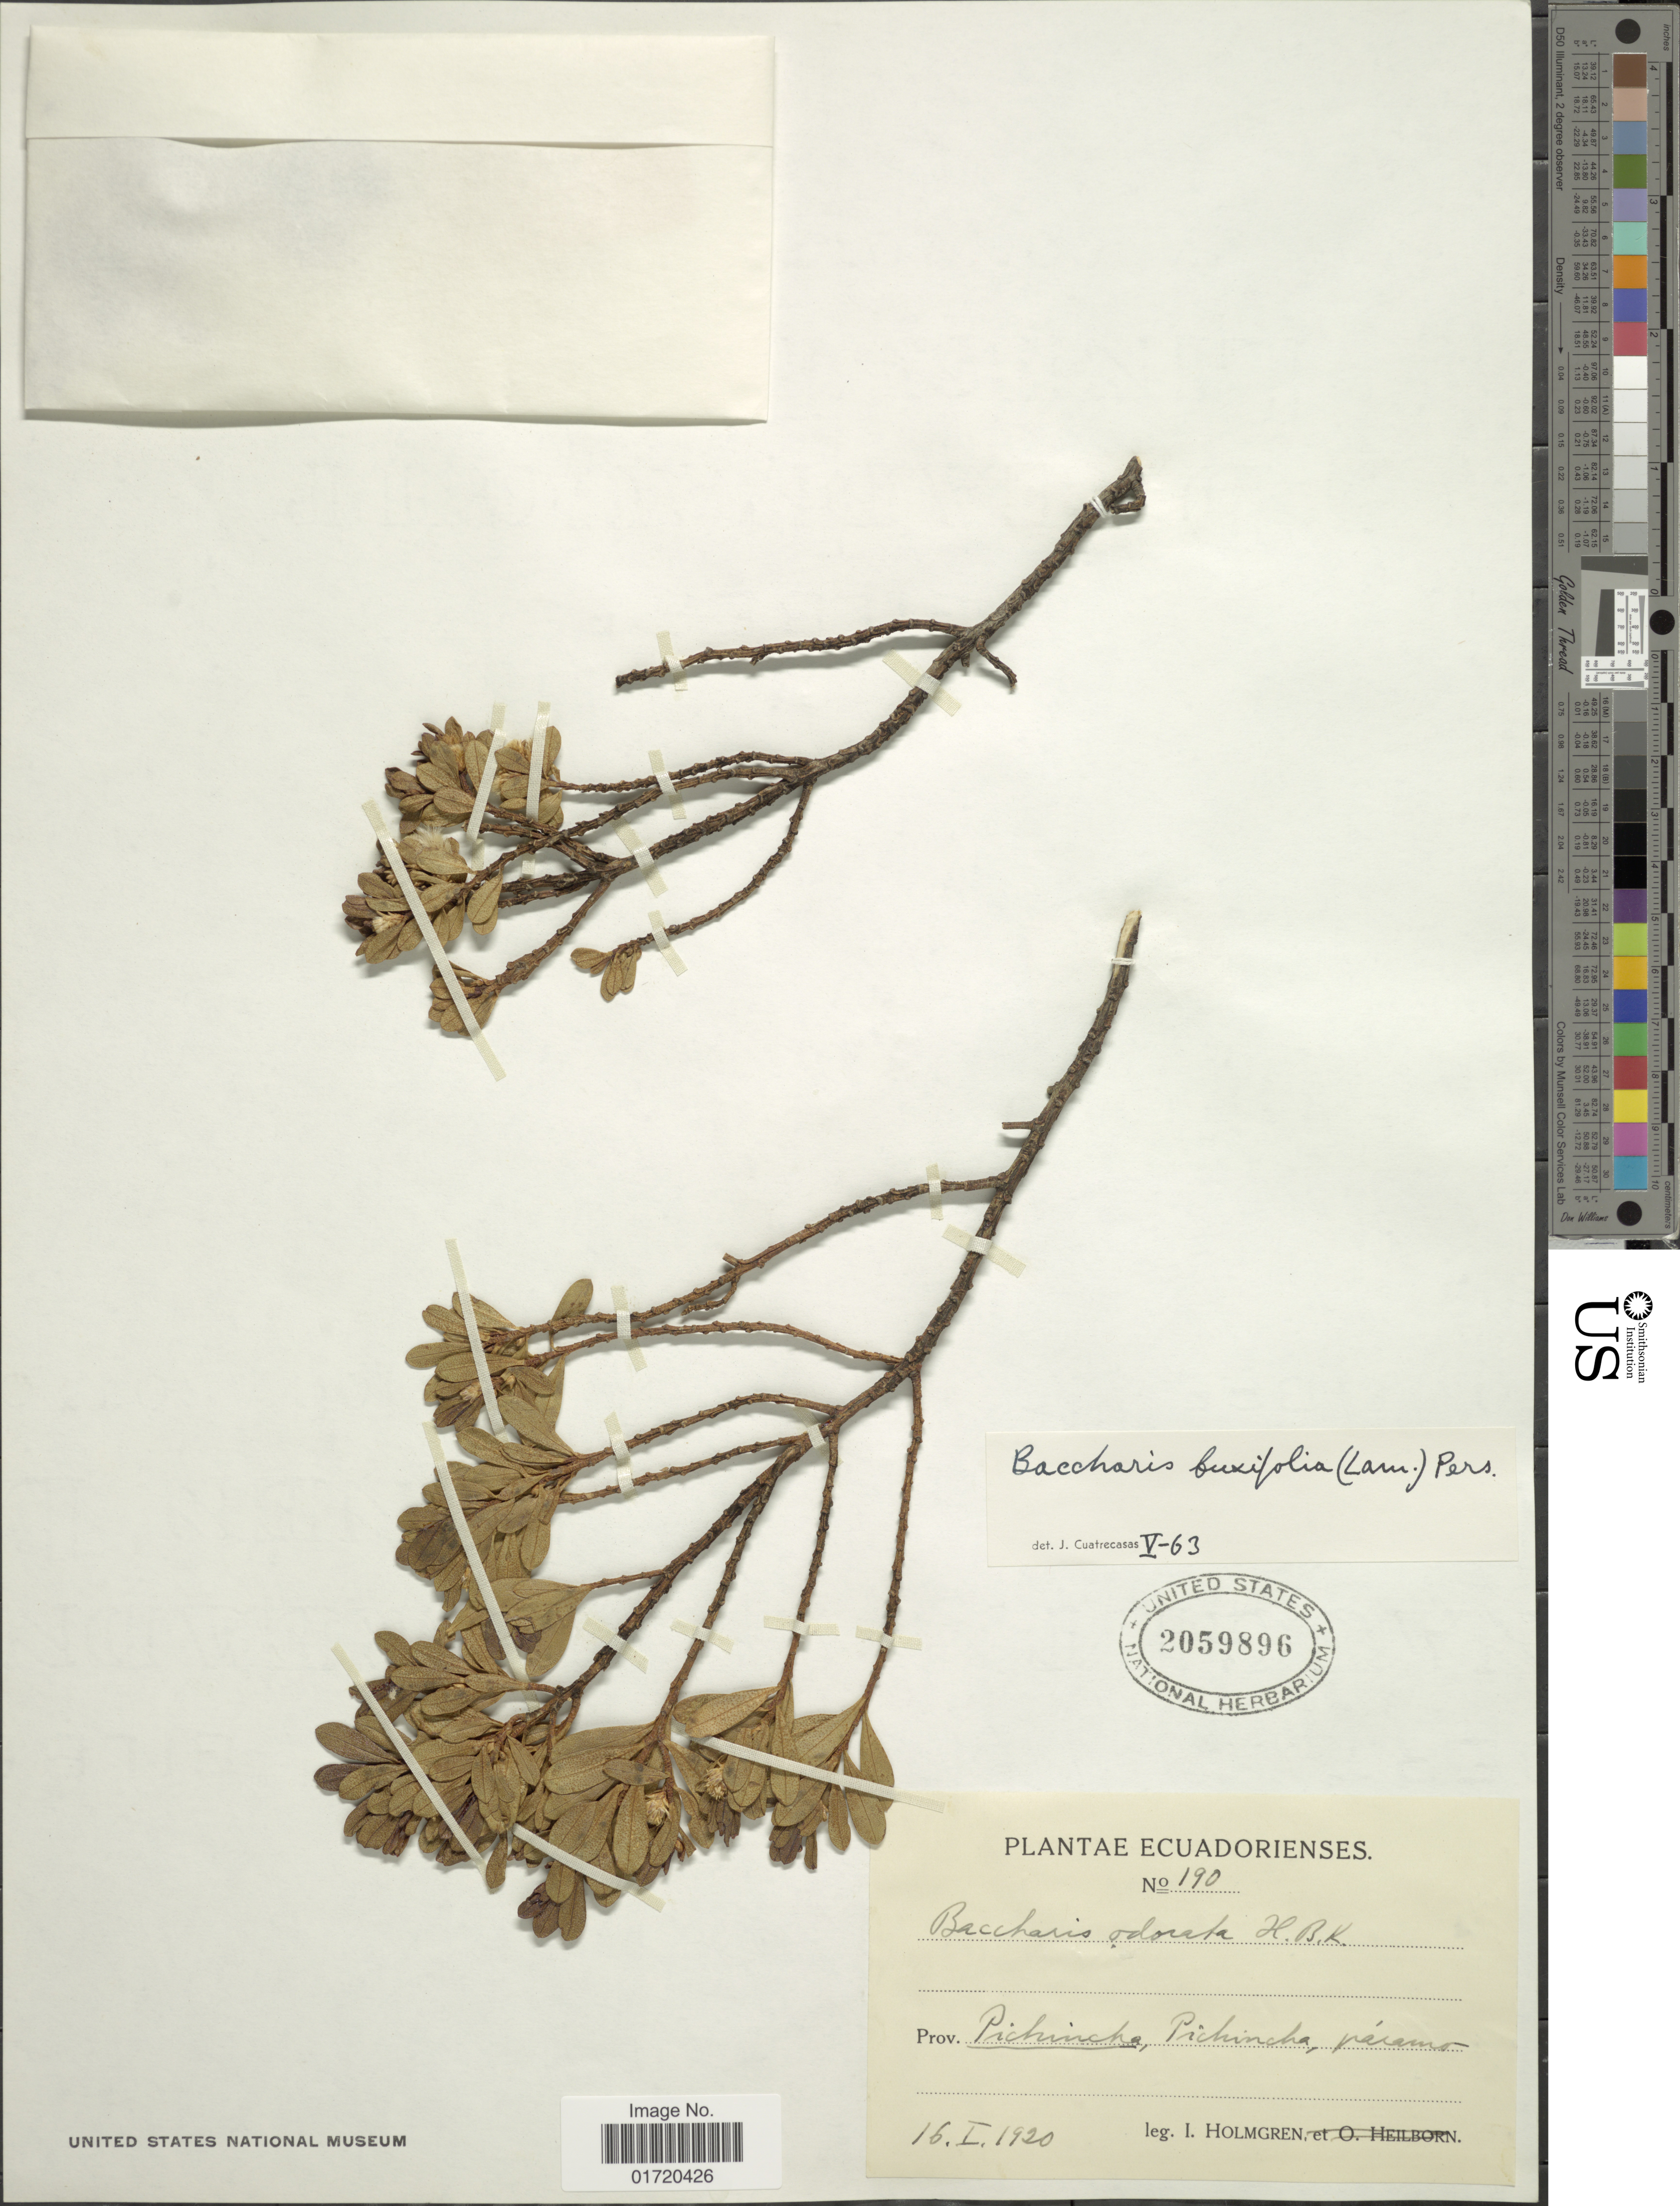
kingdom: Plantae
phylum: Tracheophyta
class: Magnoliopsida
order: Asterales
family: Asteraceae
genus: Baccharis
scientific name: Baccharis buxifolia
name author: (Lam.) Pers.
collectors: I. Holmgren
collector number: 190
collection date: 1920-01-16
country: Ecuador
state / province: Pichincha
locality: Pichincha.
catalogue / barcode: US 2059896